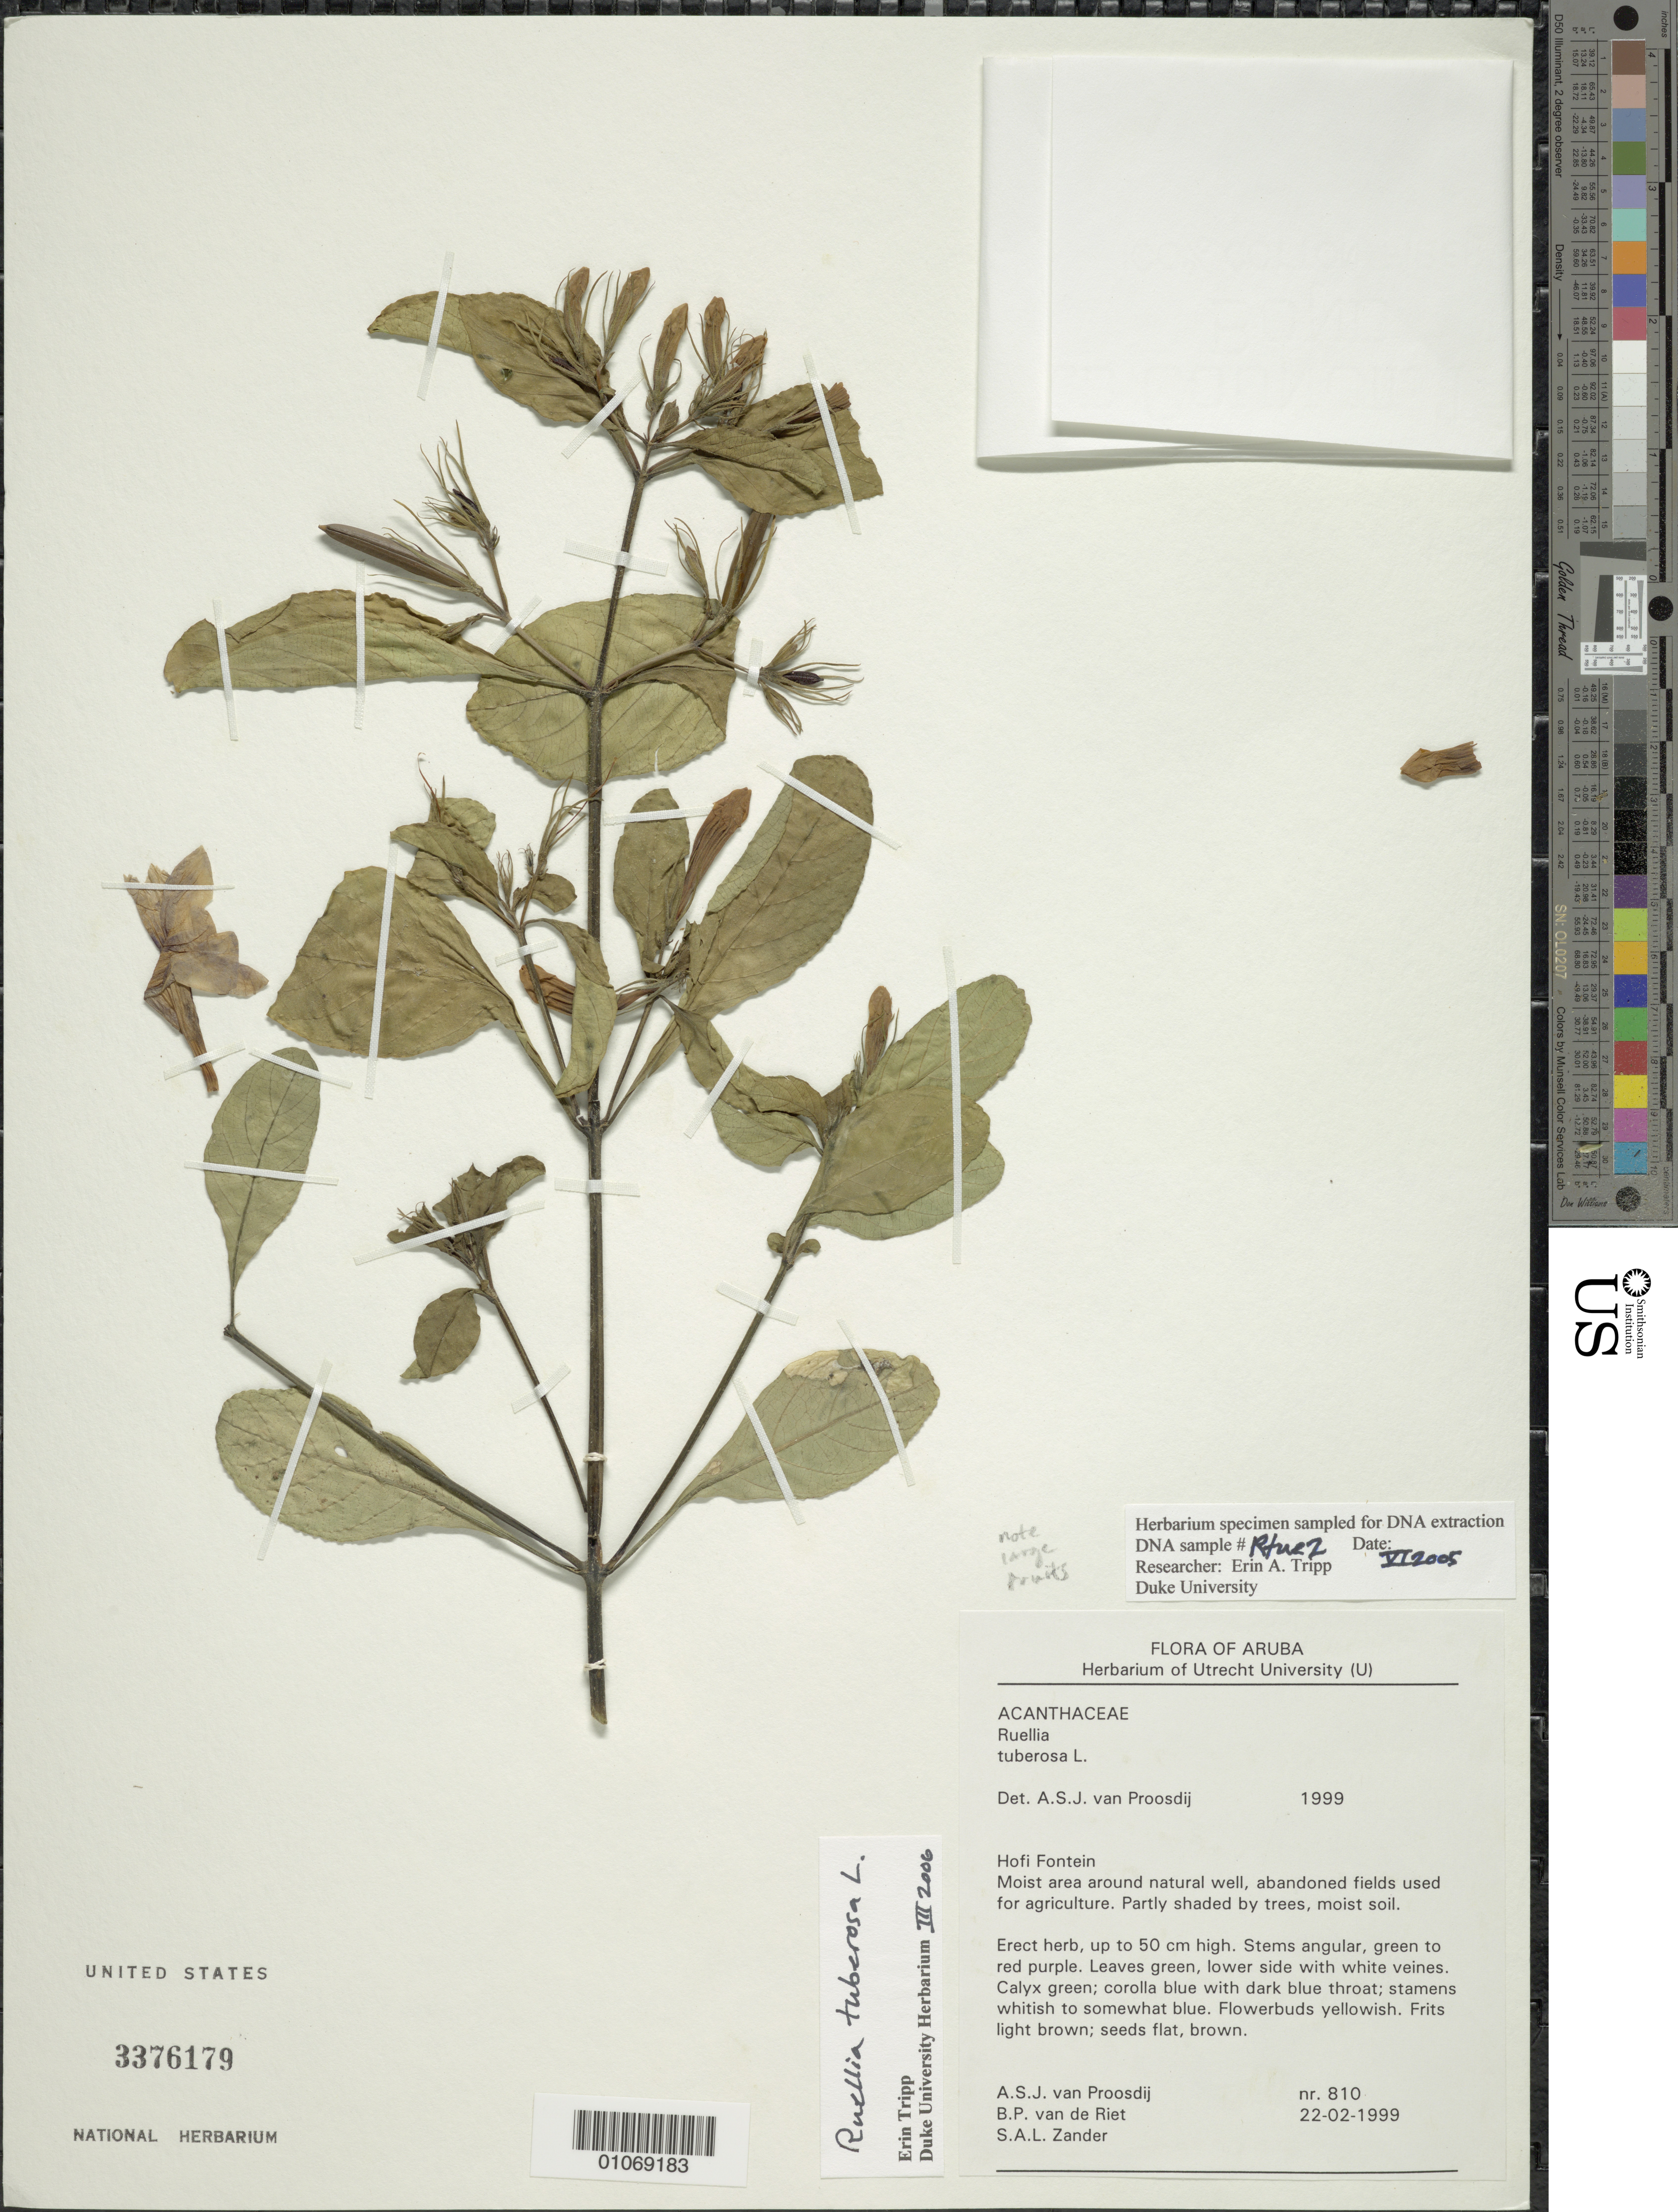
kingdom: Plantae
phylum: Tracheophyta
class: Magnoliopsida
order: Lamiales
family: Acanthaceae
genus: Ruellia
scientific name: Ruellia tuberosa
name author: L.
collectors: A. Proosdij, B. Riet & S. Zander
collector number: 810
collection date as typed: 22 Feb 1999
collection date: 1999-02-22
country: Aruba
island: Aruba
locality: Hofi Fontein. Moist area around natural well, abandoned fields used for agriculture. Partly shaded by trees, moist soil.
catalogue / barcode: US 3376179